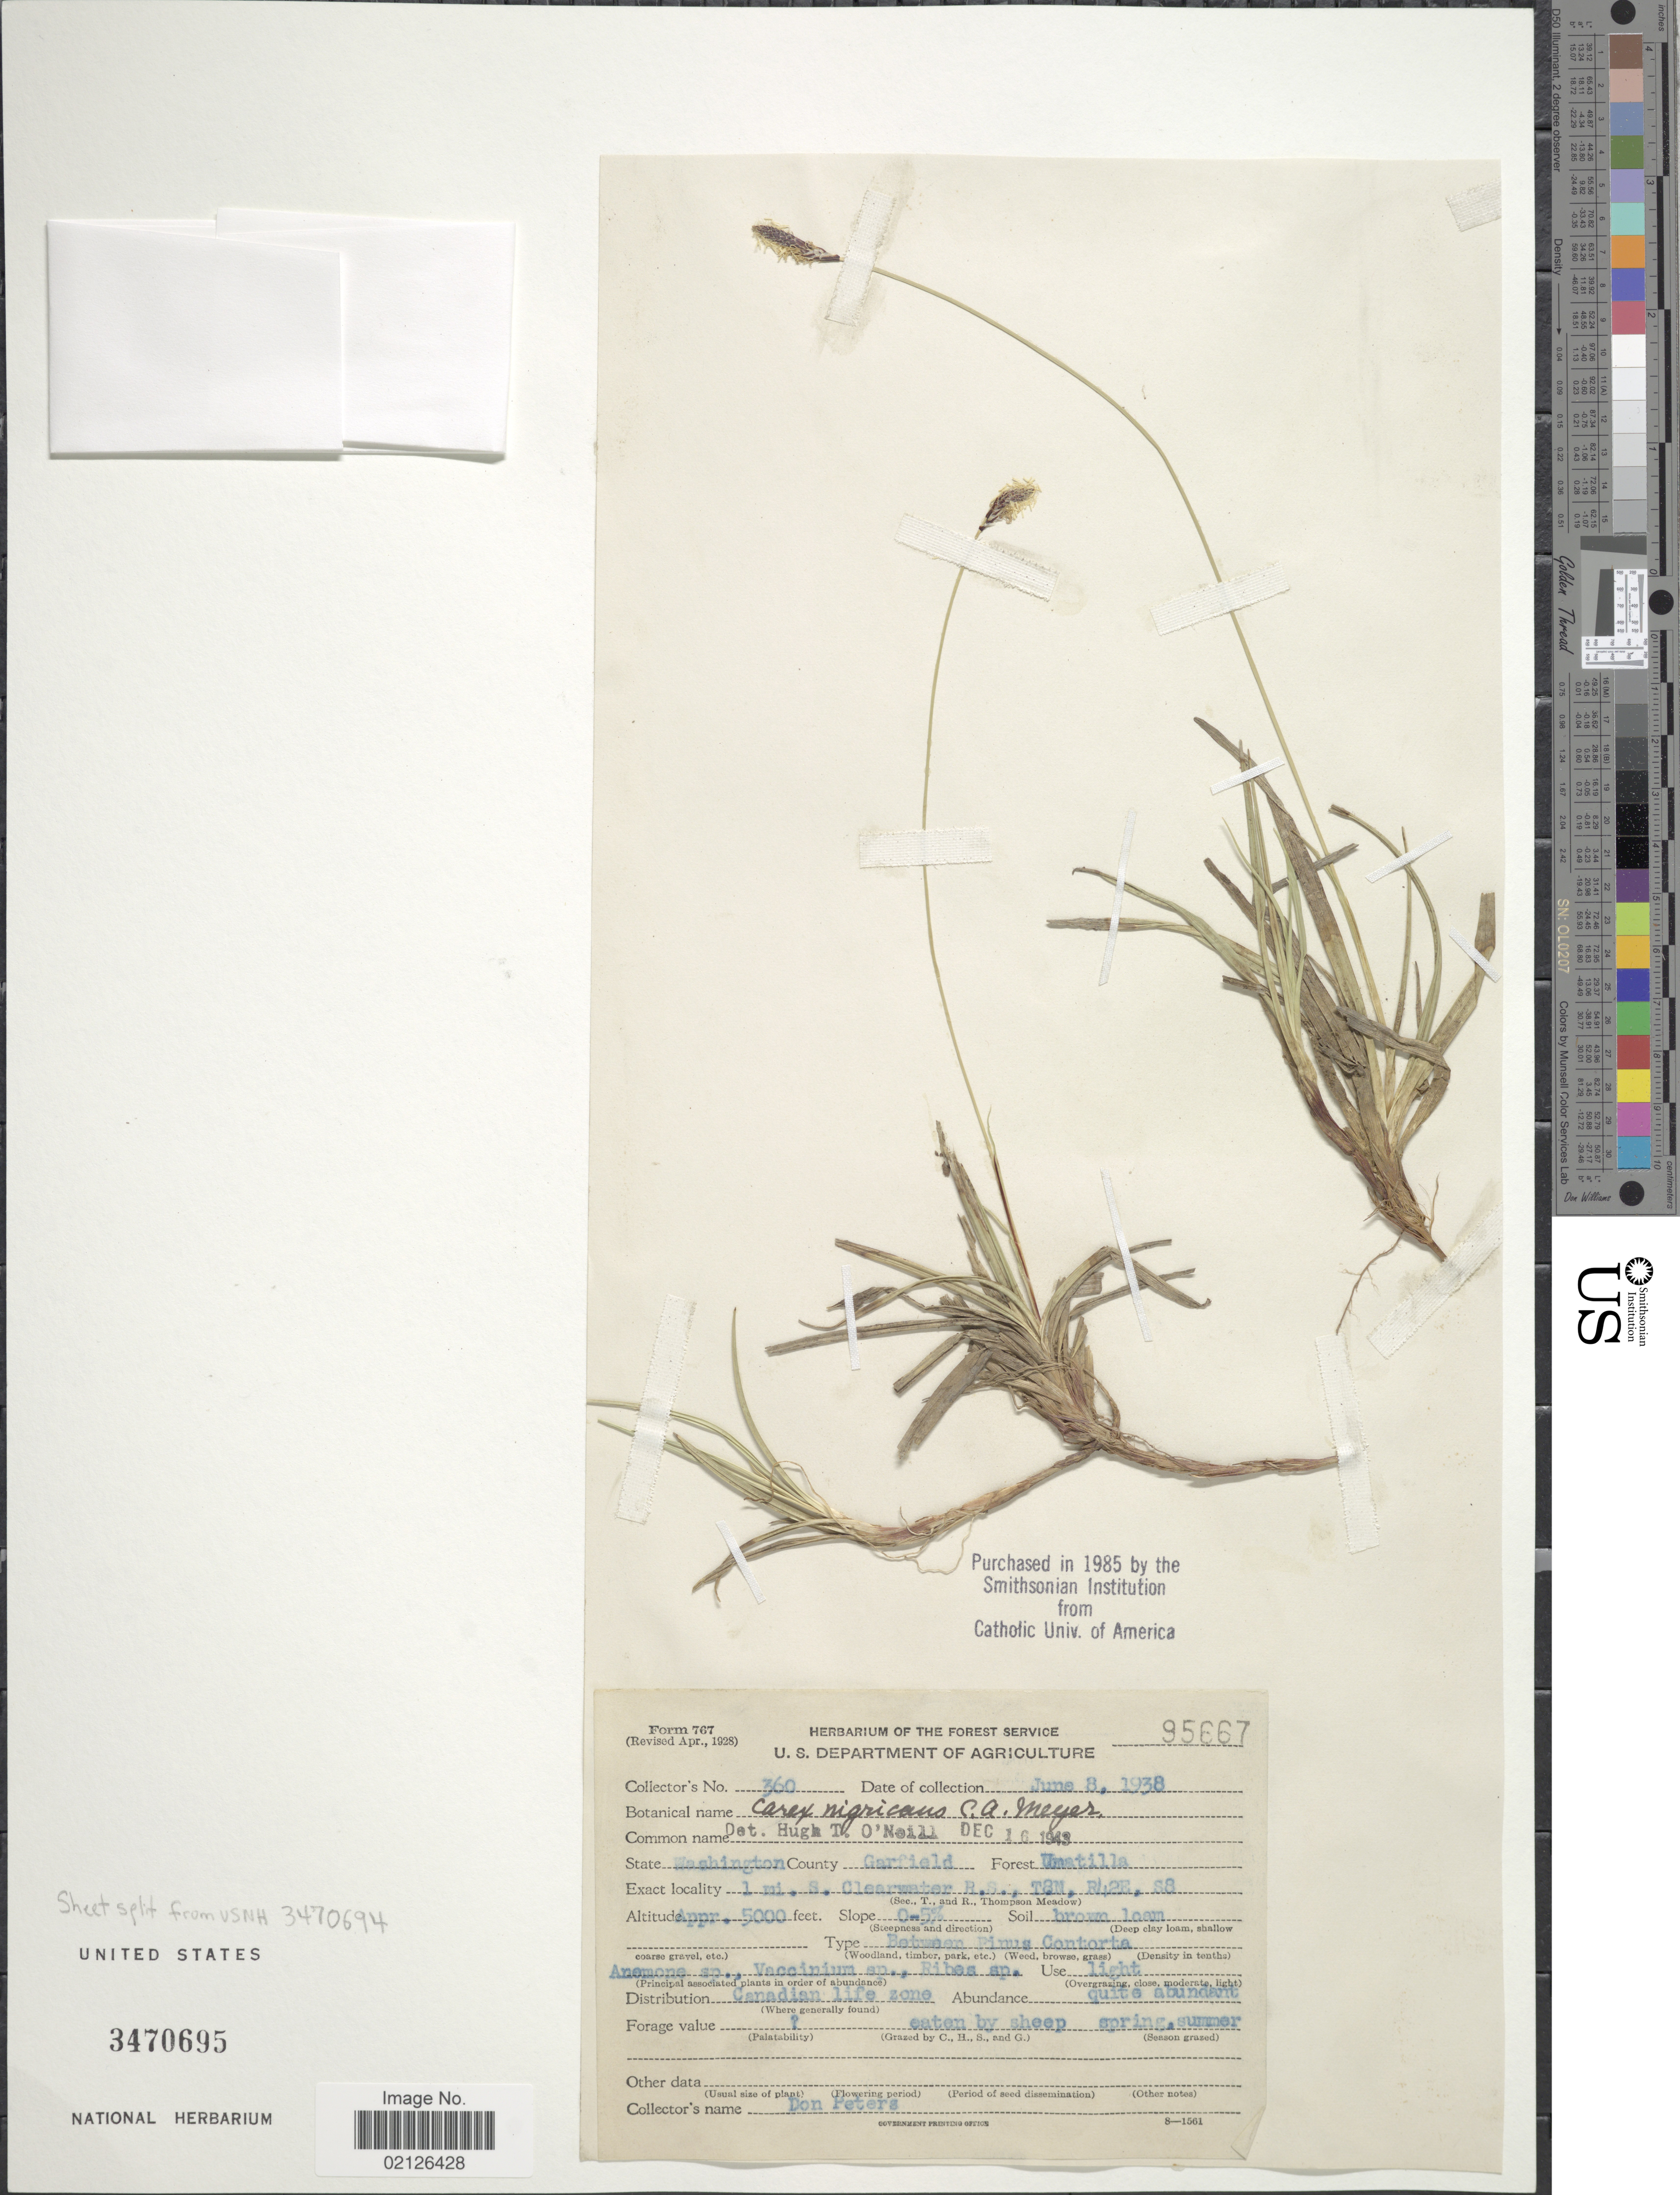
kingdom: Plantae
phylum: Tracheophyta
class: Liliopsida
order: Poales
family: Cyperaceae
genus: Carex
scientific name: Carex nigricans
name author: C.A. Mey.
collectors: D. Peters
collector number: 360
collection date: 1938-06-08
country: United States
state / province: Washington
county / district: Garfield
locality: County Garfield, forest Umatilla, 1 mi. S. Clearwater R.S., T8N, R42E, S8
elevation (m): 1524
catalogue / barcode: US 3470695